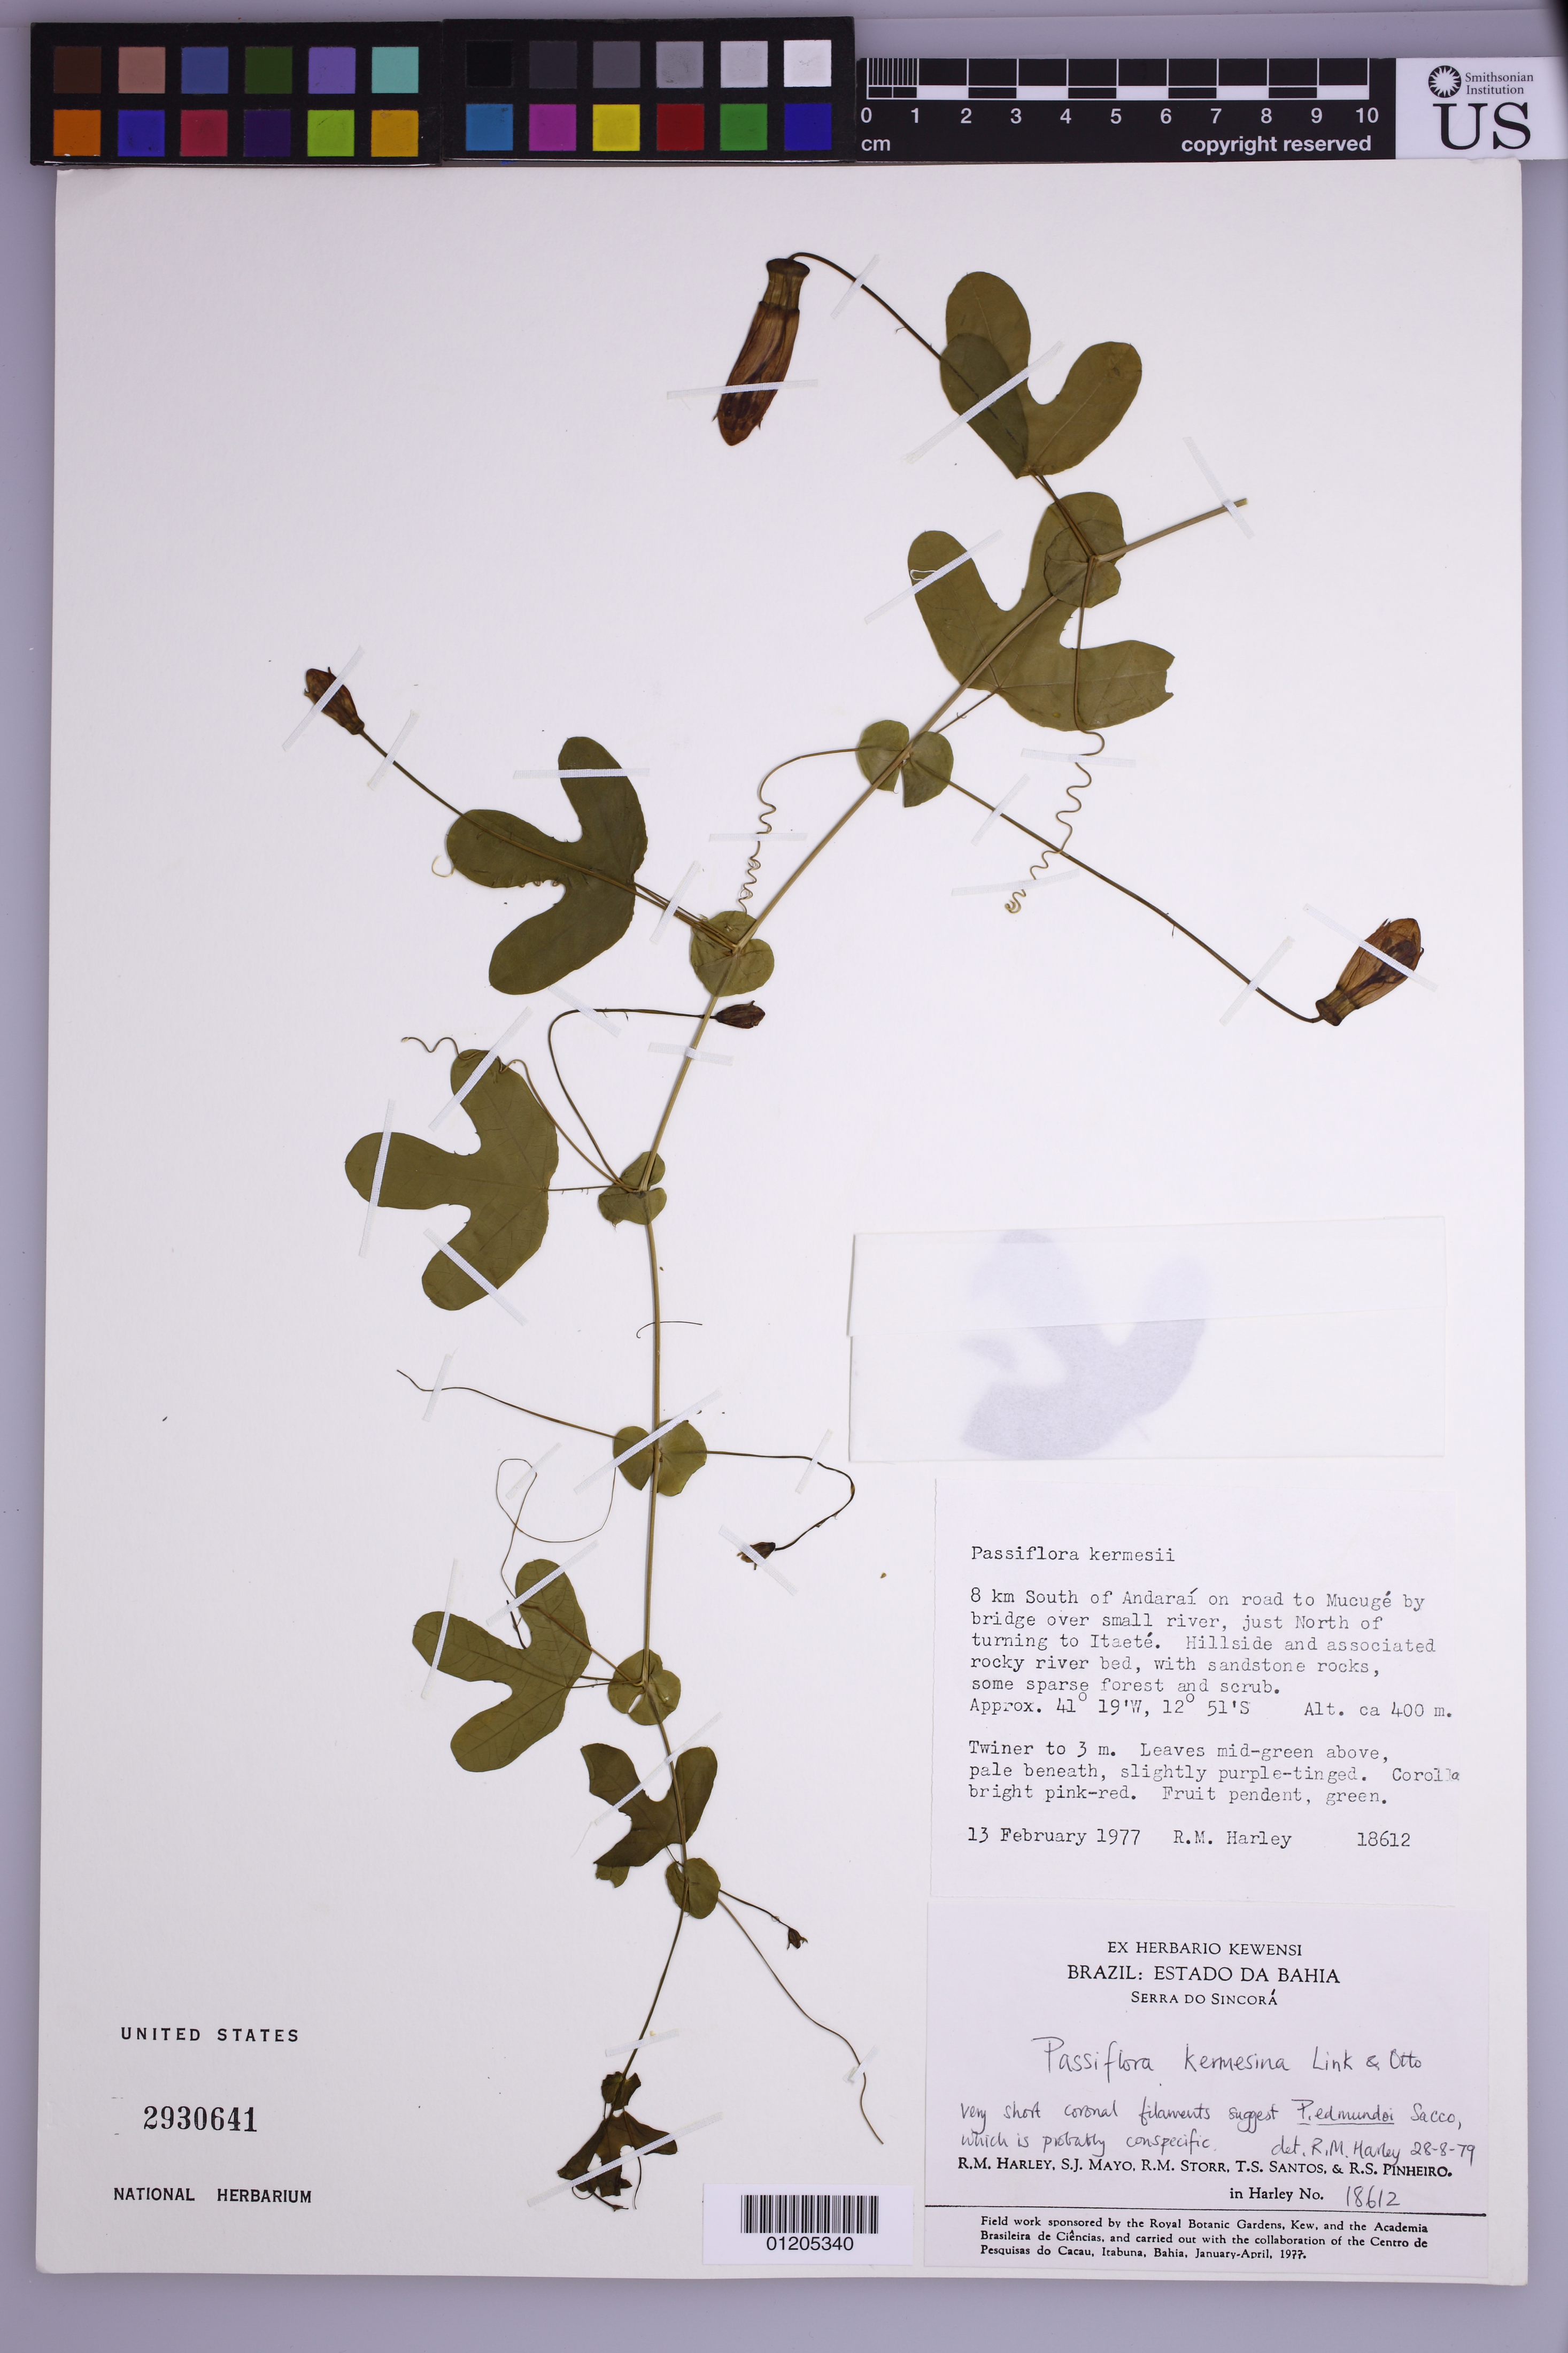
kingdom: Plantae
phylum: Tracheophyta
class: Magnoliopsida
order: Malpighiales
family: Passifloraceae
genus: Passiflora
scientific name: Passiflora kermesina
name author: Link & Otto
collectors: R. M. Harley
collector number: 18612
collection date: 1977-02-13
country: Brazil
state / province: Bahia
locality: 8 km South of Andarai on road to Mucuge by bridge over small river, just North of turning to Itaete. Hillside and associated rocky river bed, with sandstone rocks, some sparse forest and scrub.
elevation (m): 400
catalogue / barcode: US 2930641